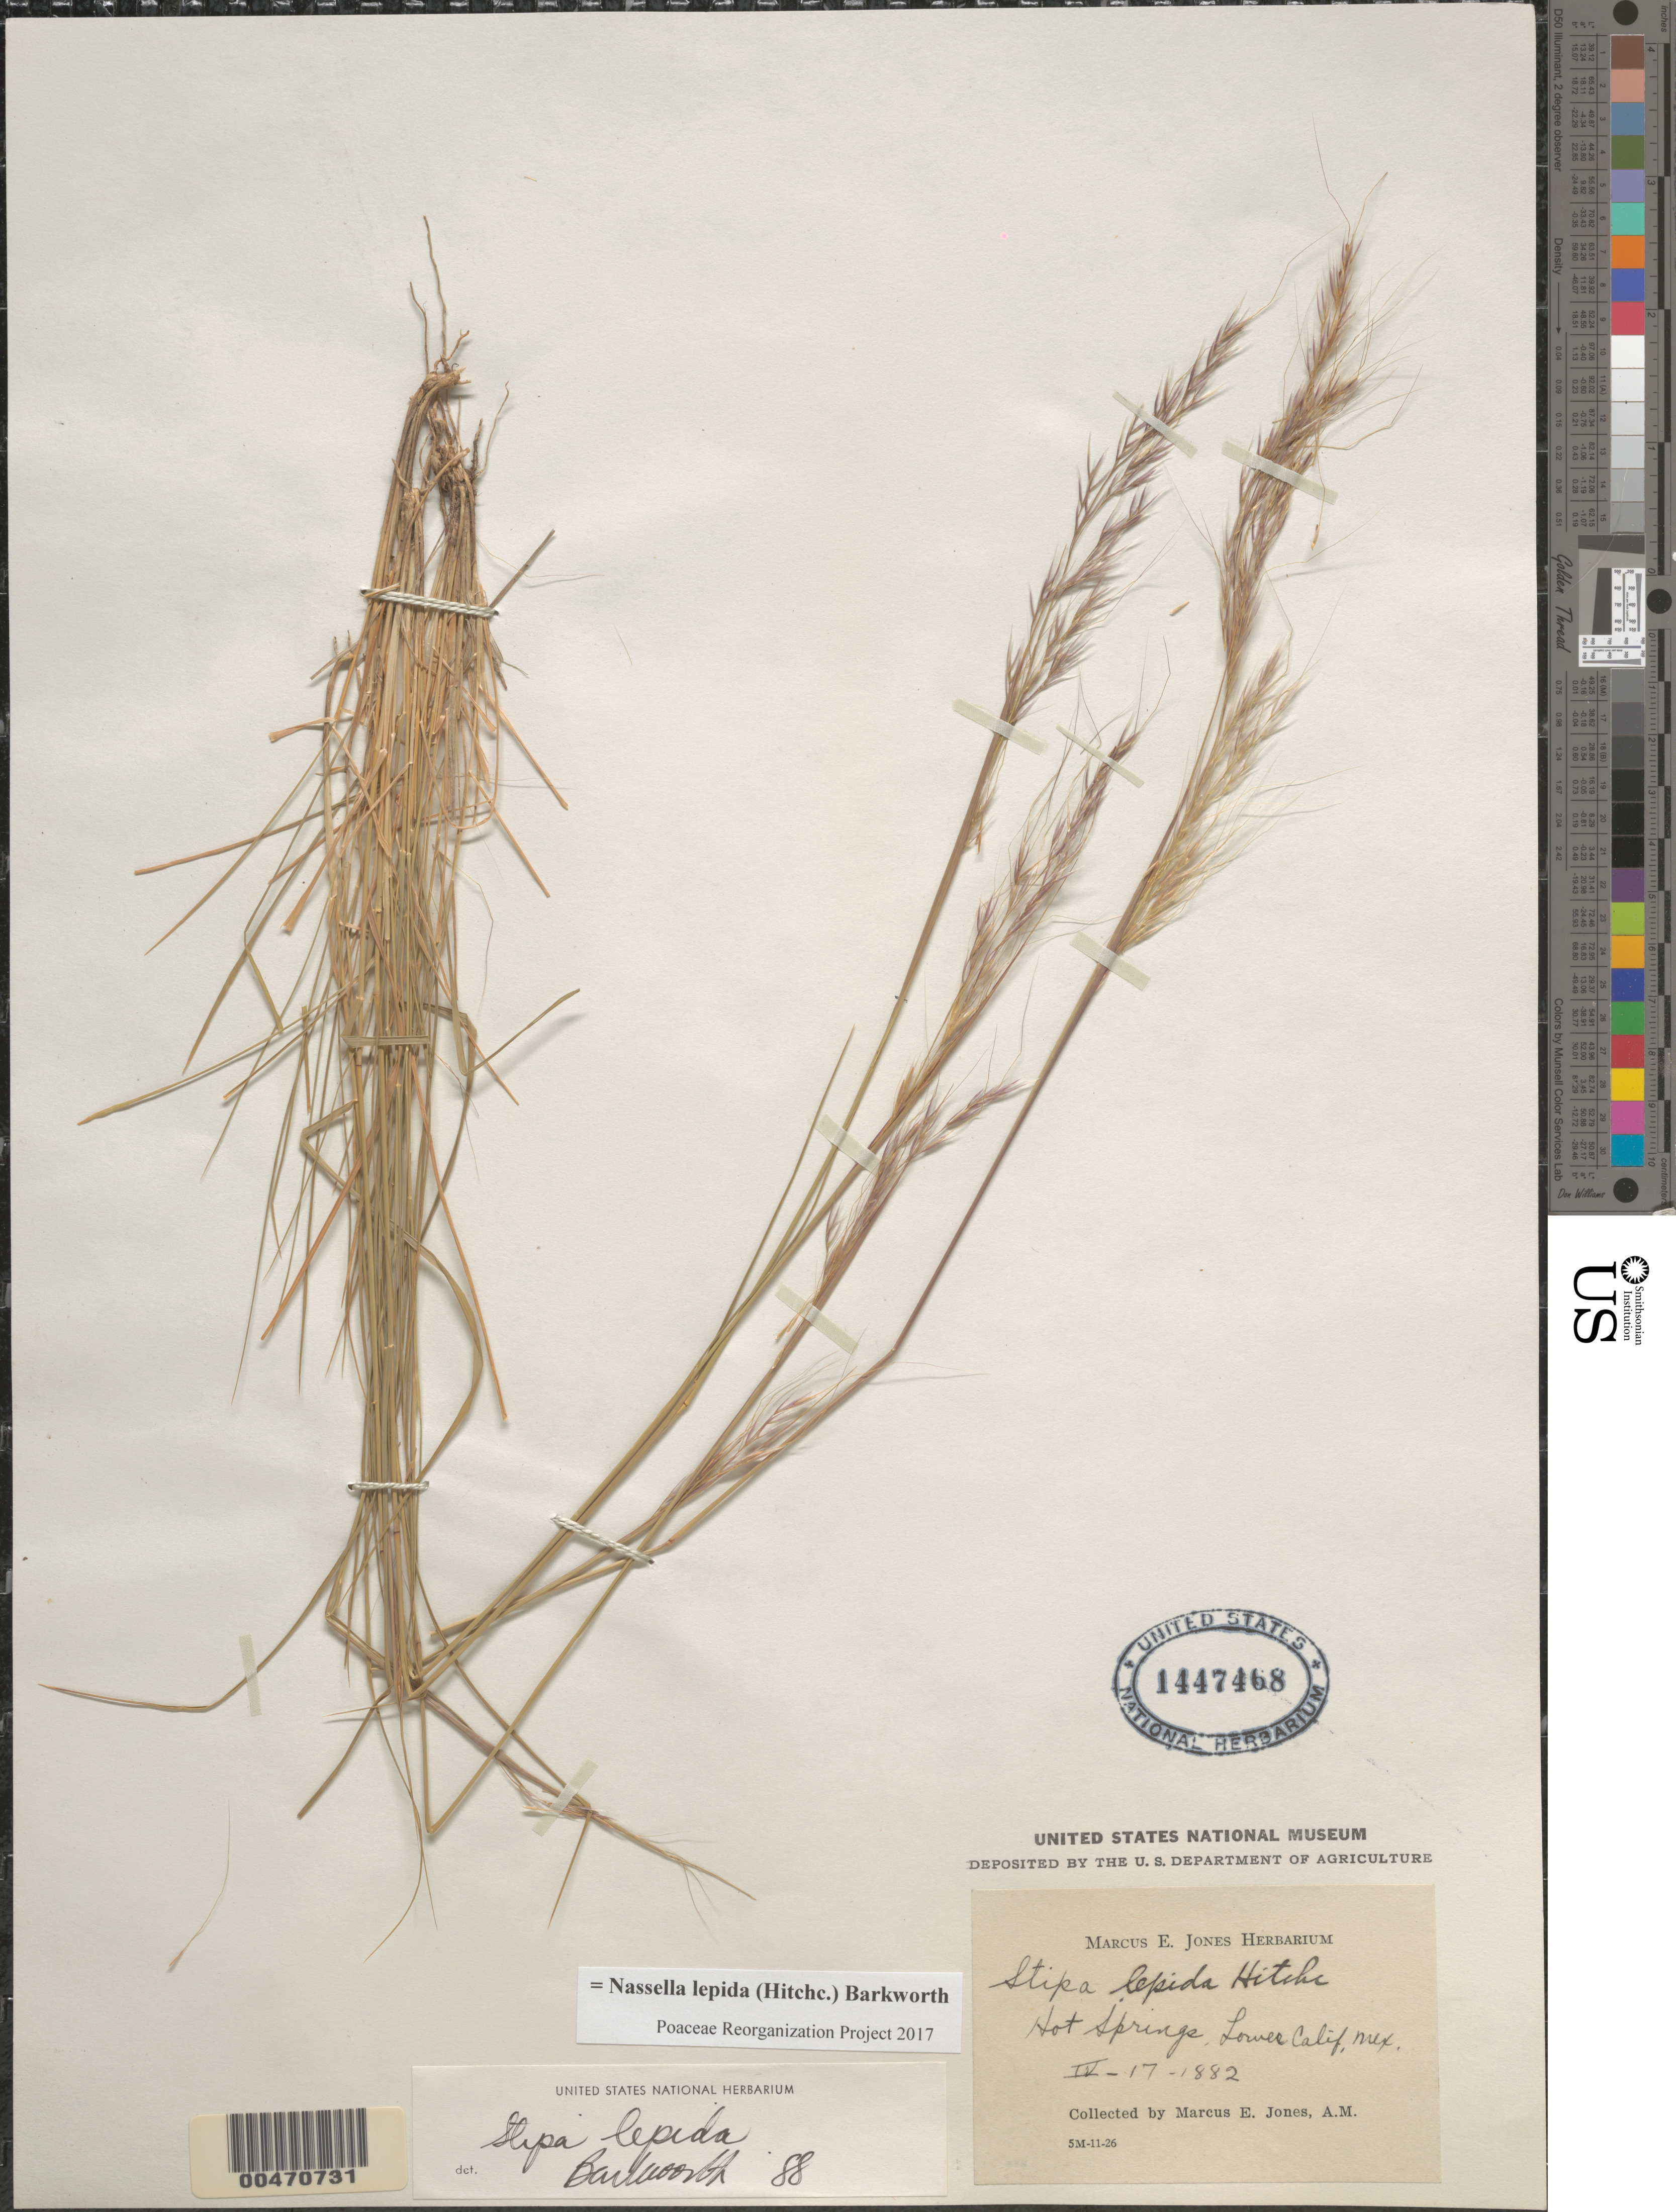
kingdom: Plantae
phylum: Tracheophyta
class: Liliopsida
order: Poales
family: Poaceae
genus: Nassella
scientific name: Nassella lepida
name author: (Hitchc.) Barkworth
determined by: Poaceae Reorganization Project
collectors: M. E. Jones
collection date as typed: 17 Apr 1882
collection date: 1882-04-17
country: Mexico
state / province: Baja California Norte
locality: Hot Springs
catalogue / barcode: US 1447468